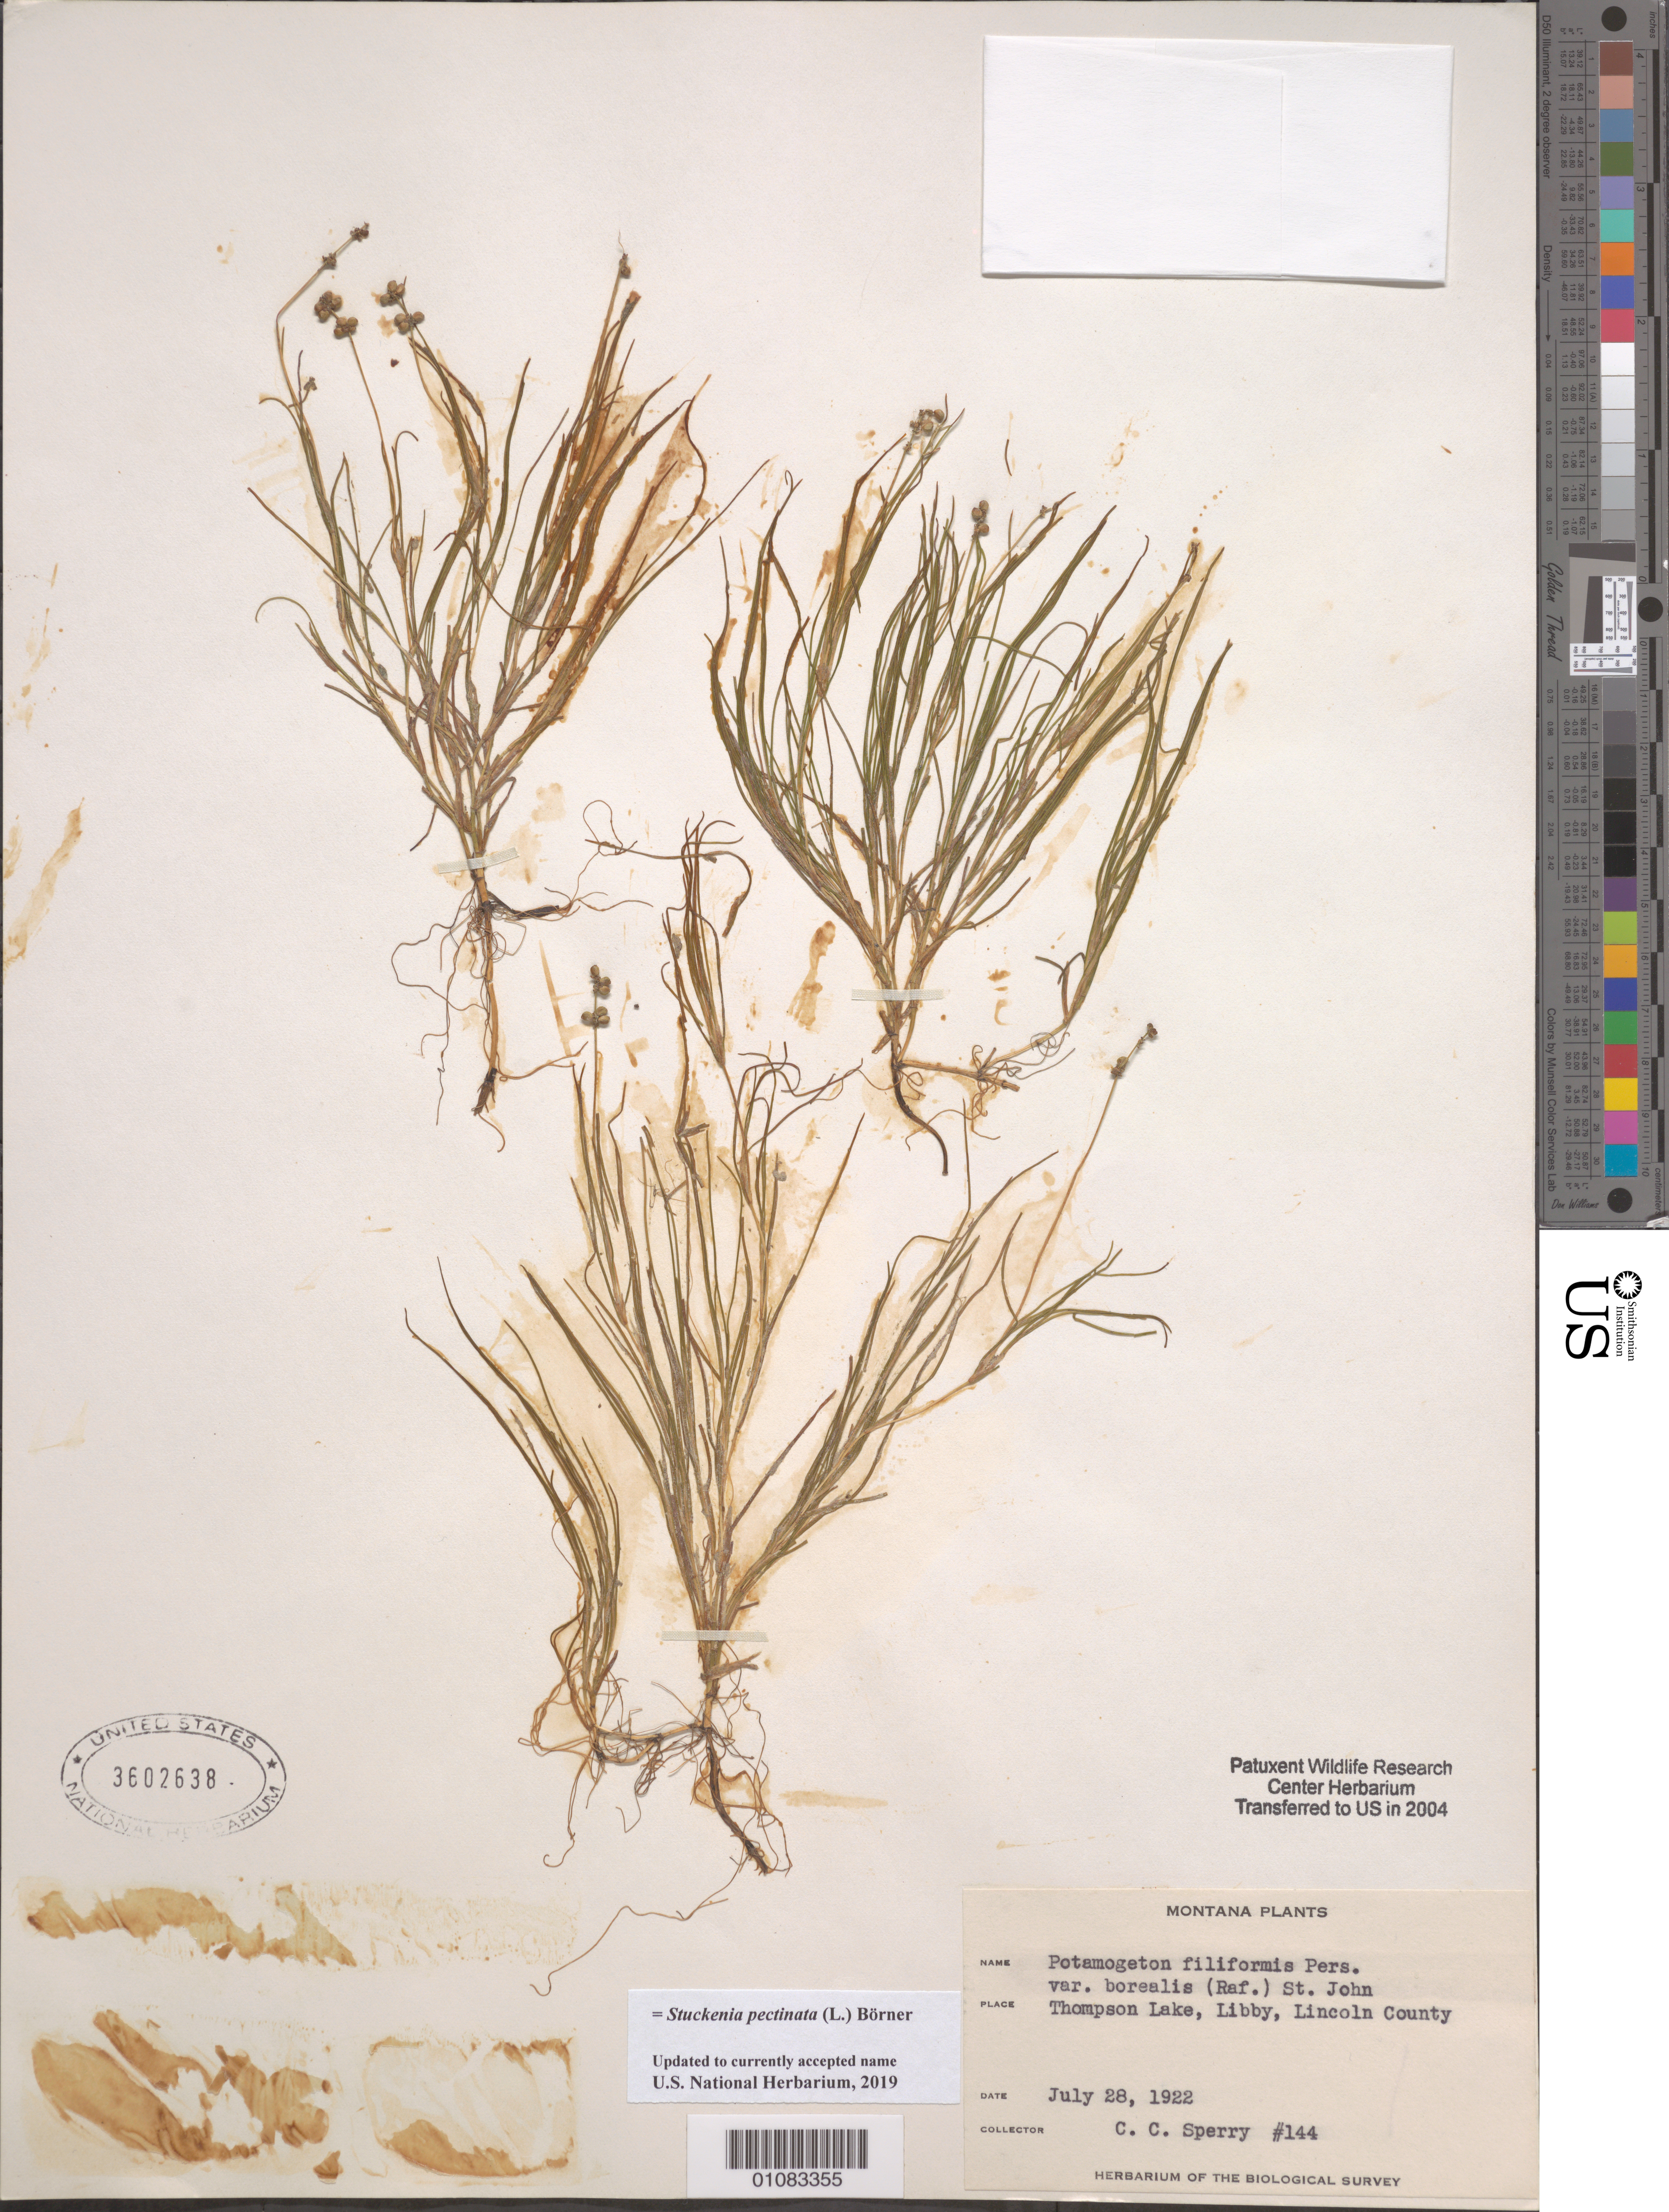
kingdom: Plantae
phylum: Tracheophyta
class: Liliopsida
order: Alismatales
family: Potamogetonaceae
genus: Stuckenia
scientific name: Stuckenia pectinata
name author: (L.) Börner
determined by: Strong, Mark T., (BOT), Smithsonian Institution - National Museum of Natural History (UNITED STATES)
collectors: C. C. Sperry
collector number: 144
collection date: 1922-07-28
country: United States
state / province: Montana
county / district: Lincoln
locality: Libby, Thompson Lake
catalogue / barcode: US 3602638